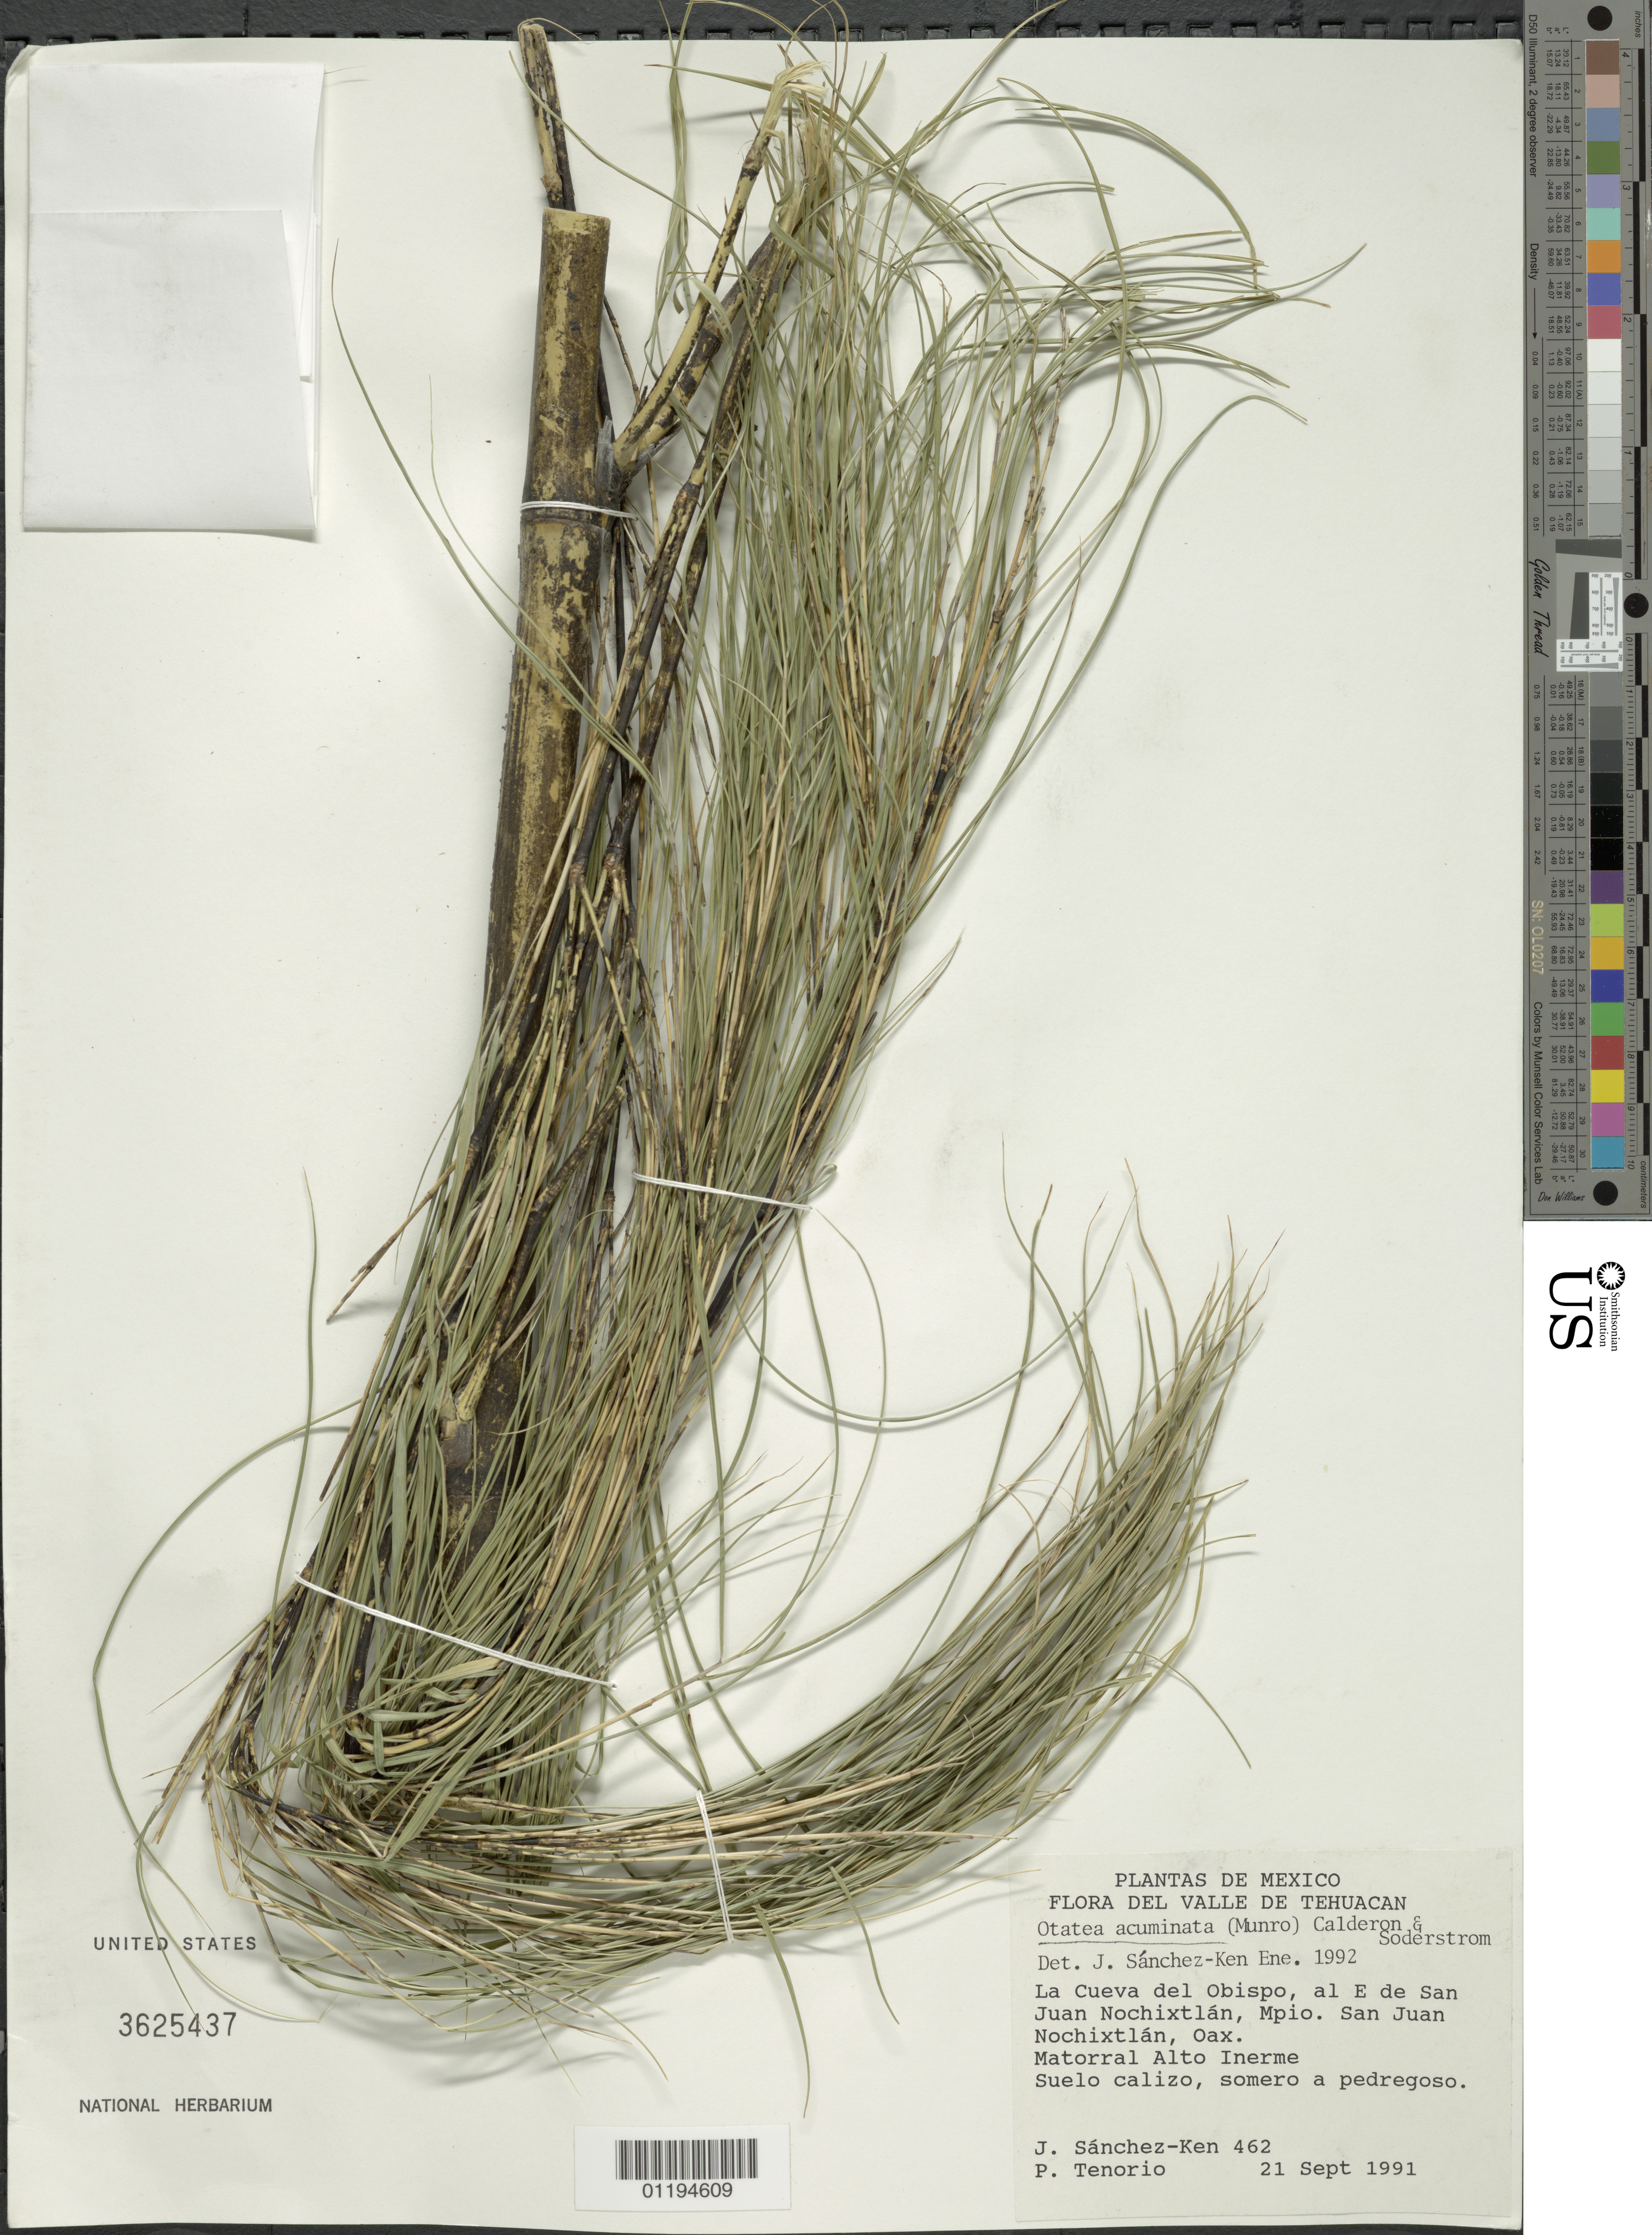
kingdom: Plantae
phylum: Tracheophyta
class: Liliopsida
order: Poales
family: Poaceae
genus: Otatea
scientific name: Otatea acuminata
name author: (Munro) C. E. Calderón & Soderstr.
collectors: J. G. Sánchez-Ken & Tenorio, P.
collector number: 462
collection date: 1991-09-20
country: Mexico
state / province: Oaxaca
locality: E of San Juan Nochixtlan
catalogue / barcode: US 3625437